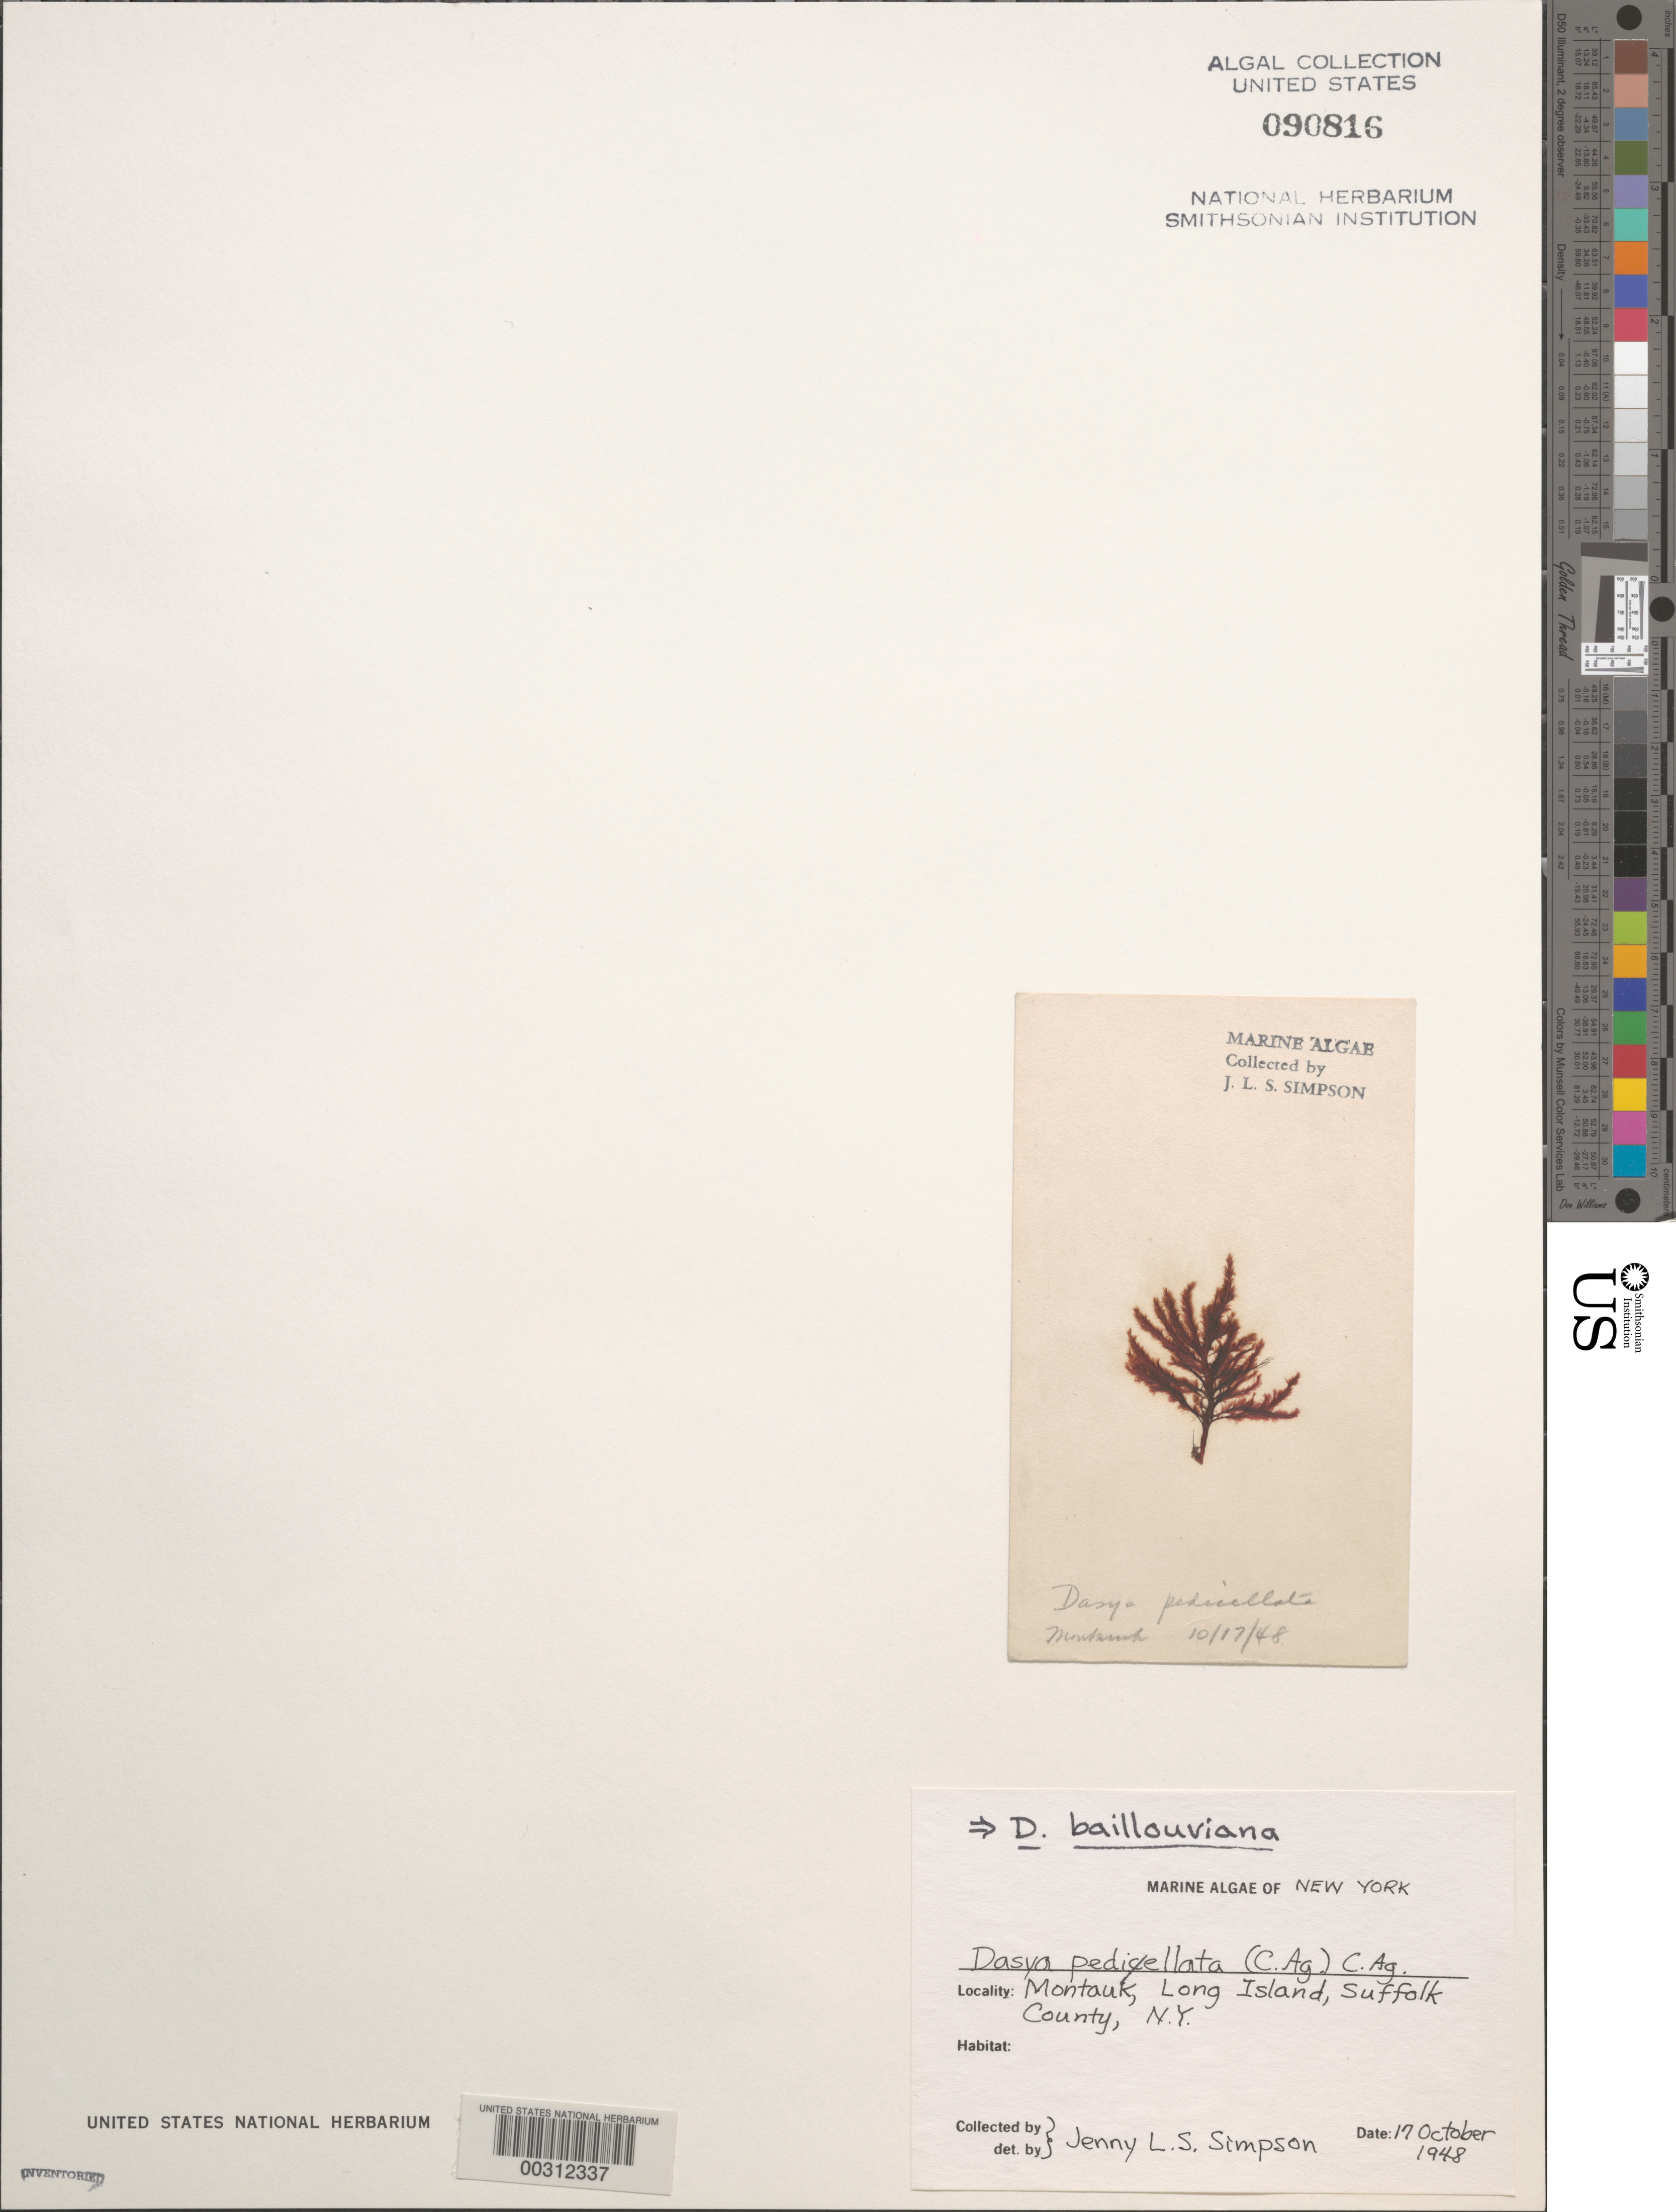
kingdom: Plantae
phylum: Rhodophyta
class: Florideophyceae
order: Ceramiales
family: Dasyaceae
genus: Dasya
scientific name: Dasya pedicellata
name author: (C. Agardh) C. Agardh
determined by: Algae name updating Project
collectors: J. Simpson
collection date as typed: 17 Oct 1948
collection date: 1948-10-17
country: United States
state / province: New York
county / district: Suffolk County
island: Long Island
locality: Montauk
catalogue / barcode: US 90816